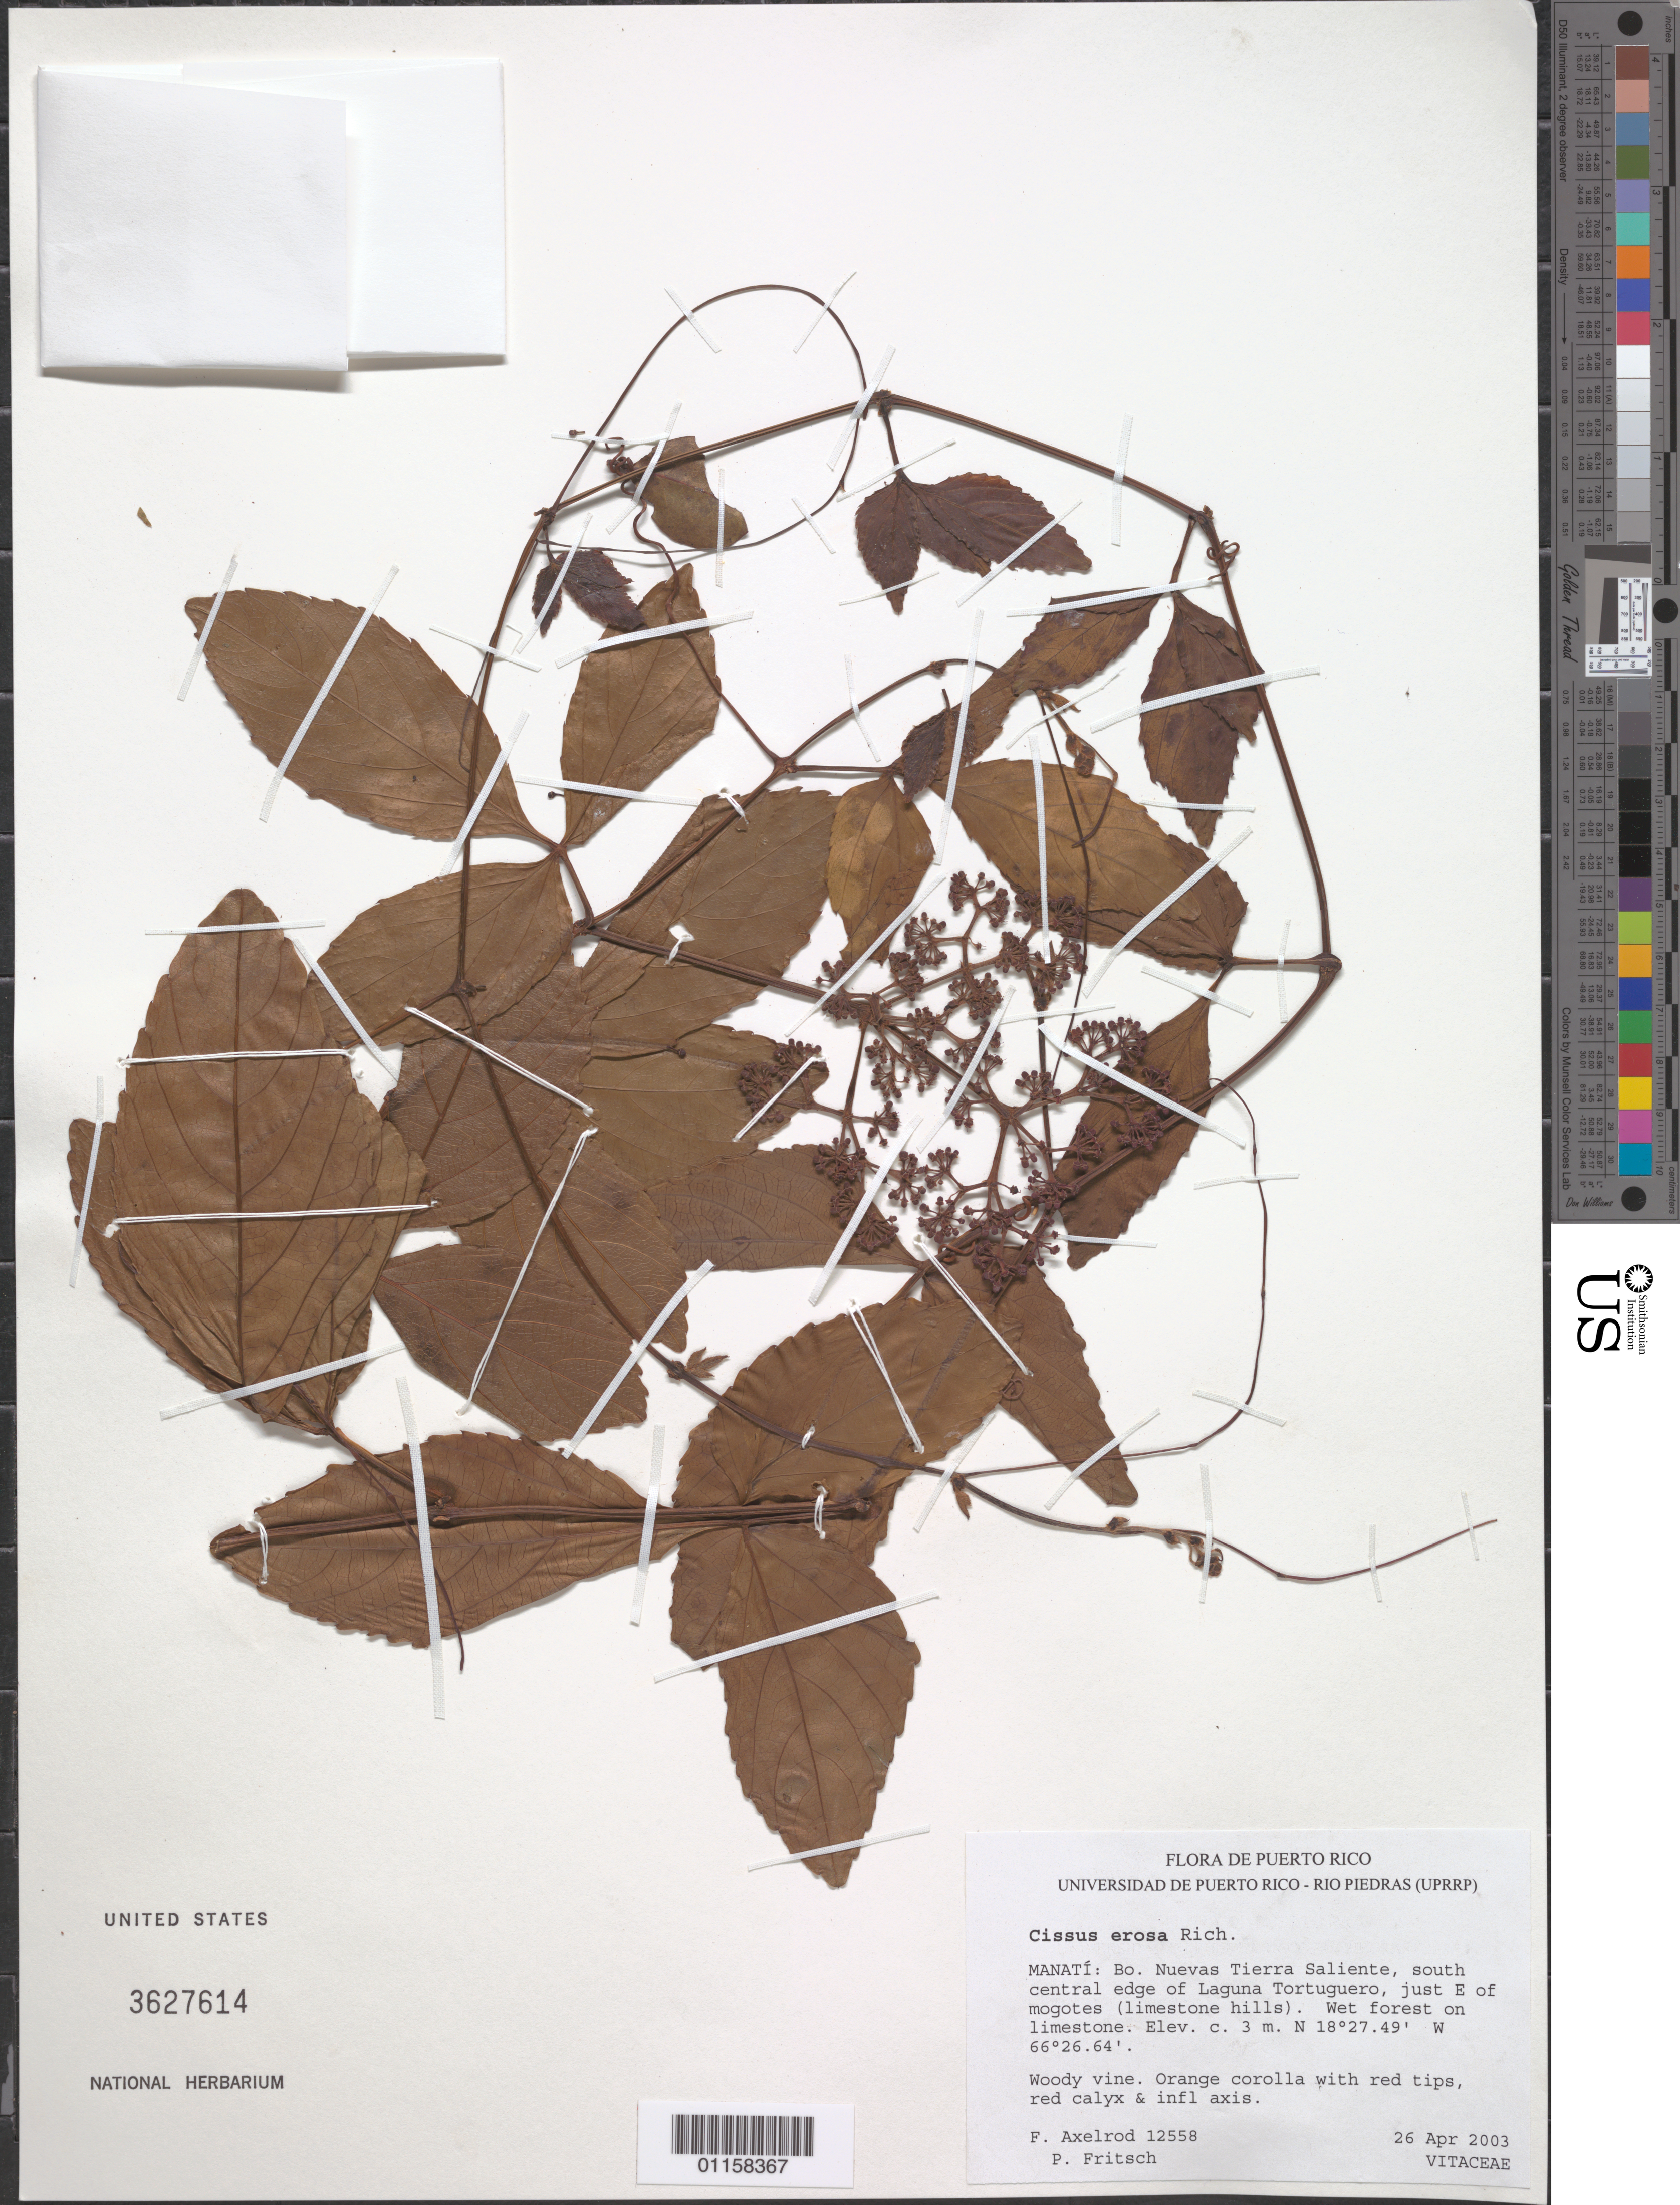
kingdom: Plantae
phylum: Tracheophyta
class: Magnoliopsida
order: Vitales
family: Vitaceae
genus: Cissus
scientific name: Cissus erosa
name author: Rich.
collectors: F. S. Axelrod & P. W. Fritsch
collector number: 12558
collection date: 2003-04-26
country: Puerto Rico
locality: Manatí. Bo. Nuevas Tierra Saliente, south central edge of Laguna Tortuguero, just E of mogotes.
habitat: Wet forest on limestone.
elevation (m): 3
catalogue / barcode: US 3627614